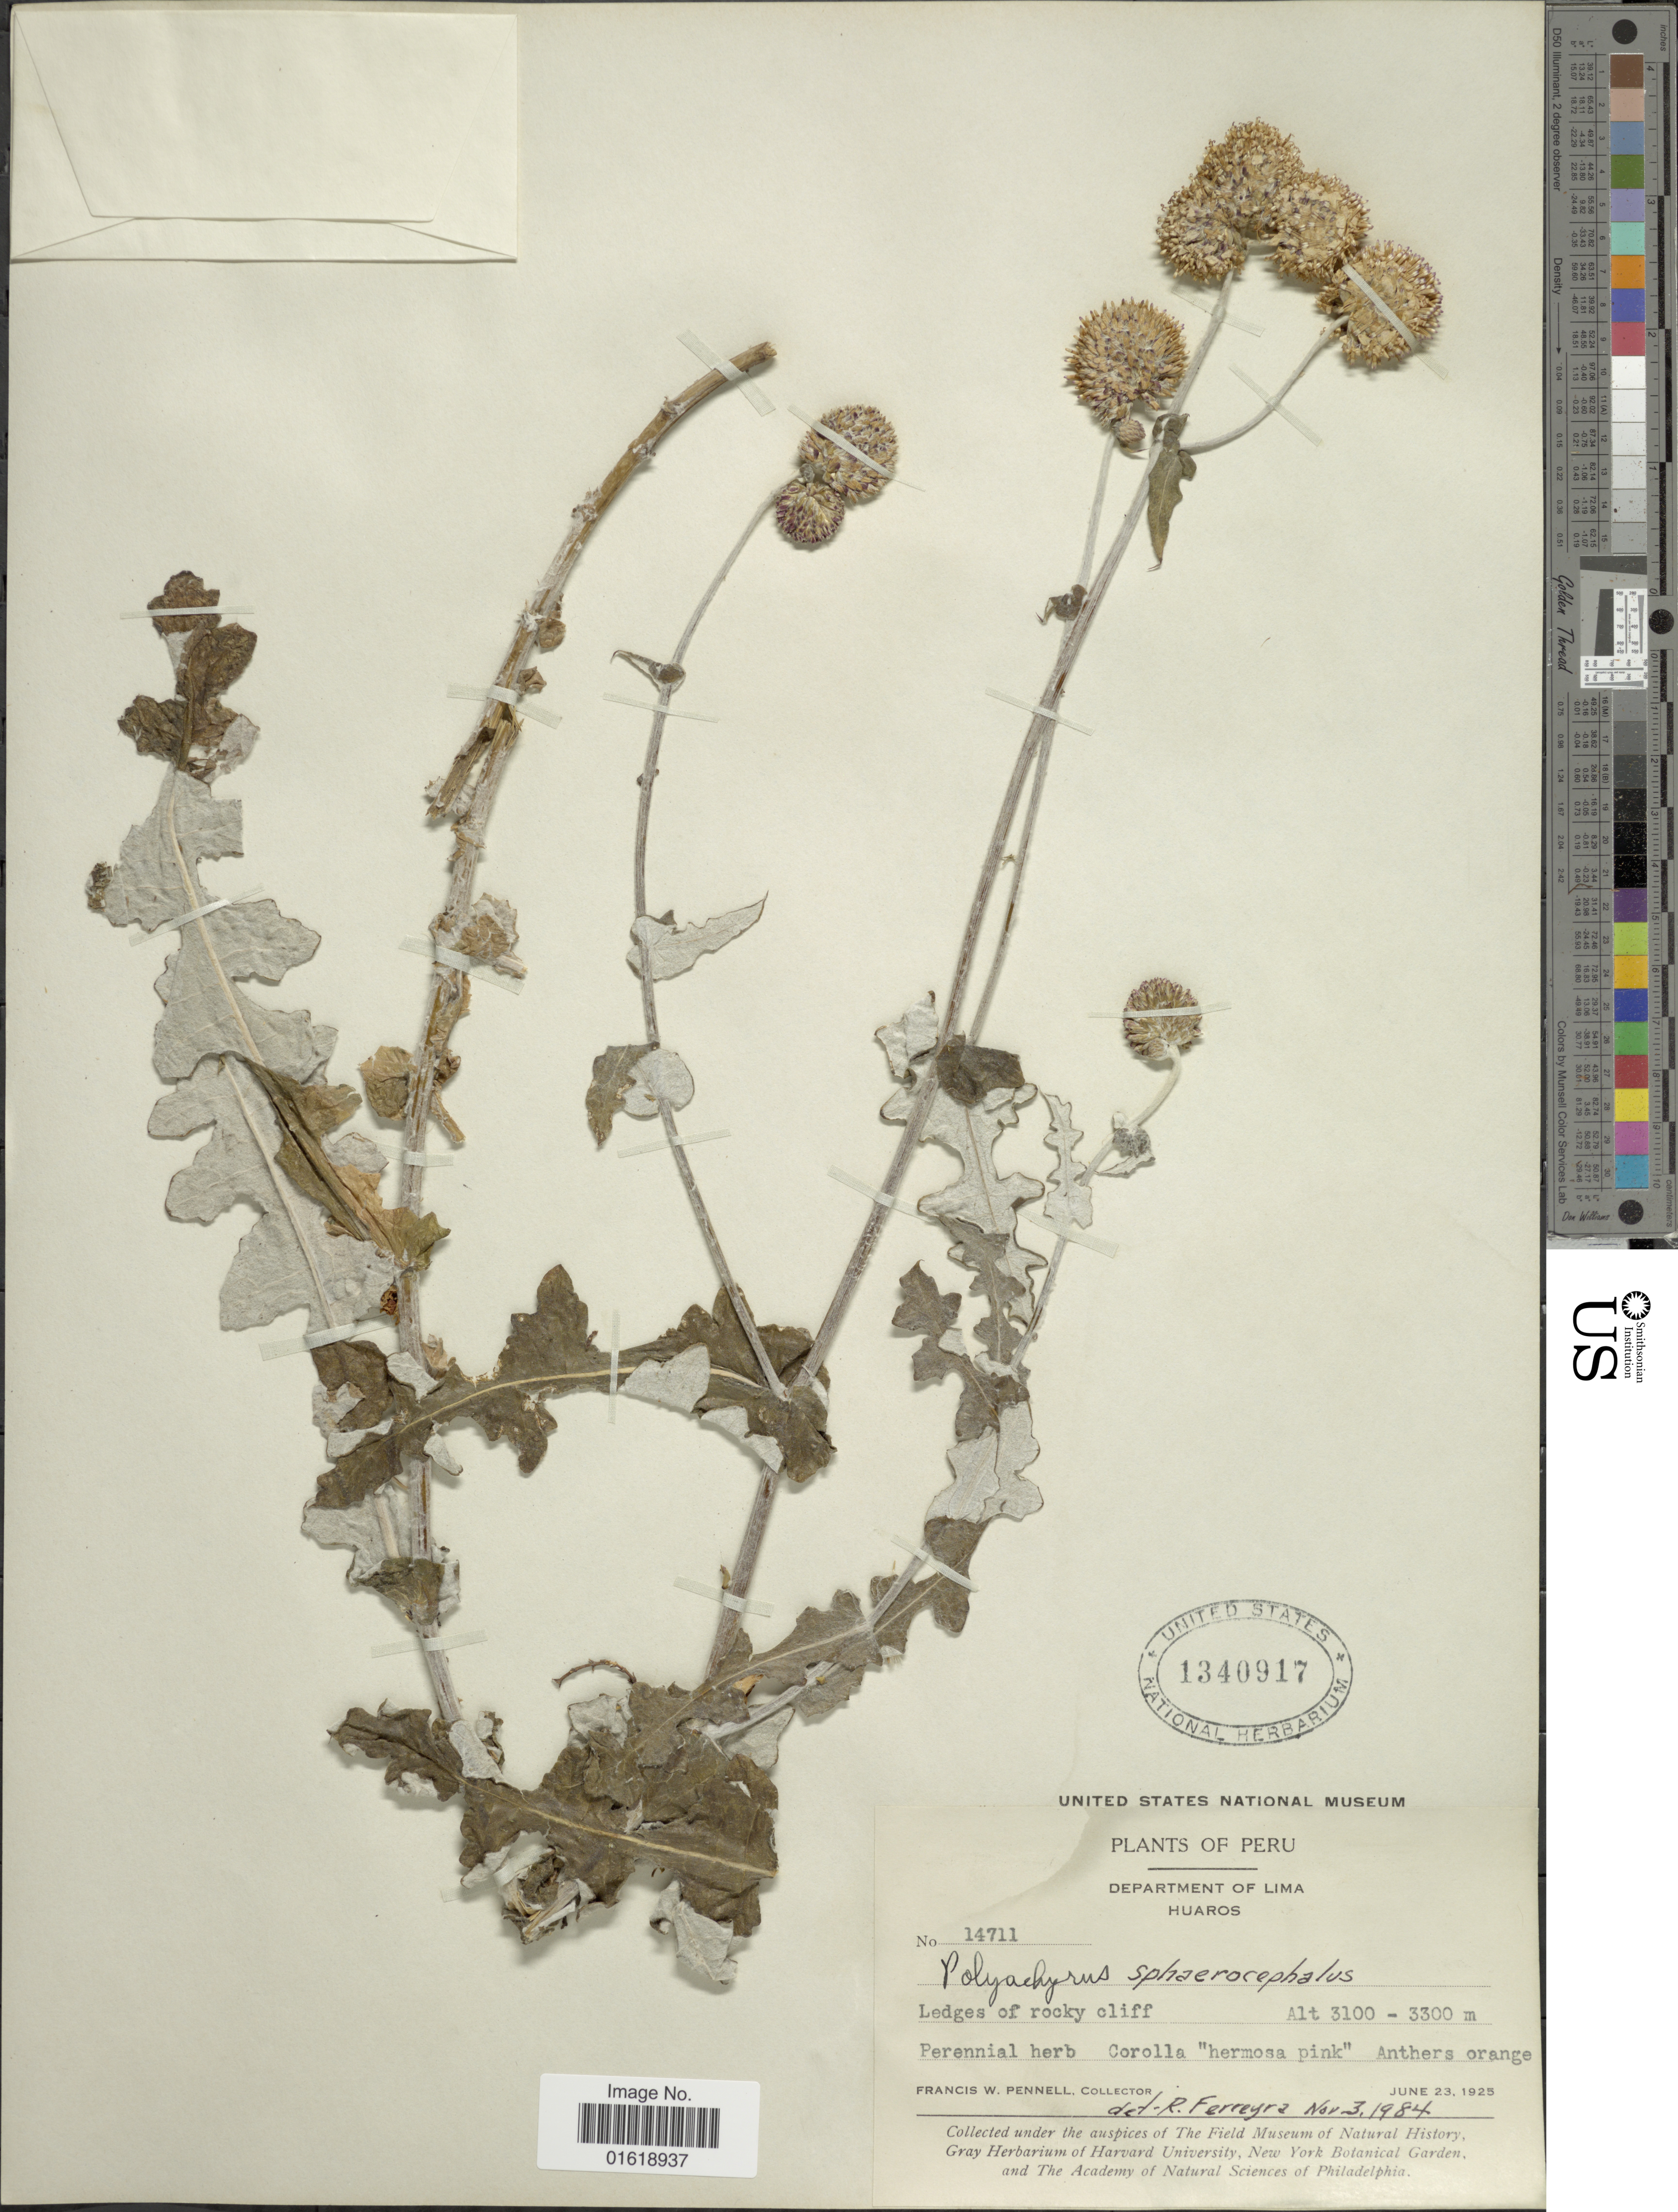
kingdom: Plantae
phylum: Tracheophyta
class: Magnoliopsida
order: Asterales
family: Asteraceae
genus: Polyachyrus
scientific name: Polyachyrus sphaerocephalus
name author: D. Don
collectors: F. W. Pennell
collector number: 14711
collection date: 1925-06-23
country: Peru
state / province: Lima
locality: Department of Lima. Huaros. Ledges of rocky cliff.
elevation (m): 3100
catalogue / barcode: US 1340917